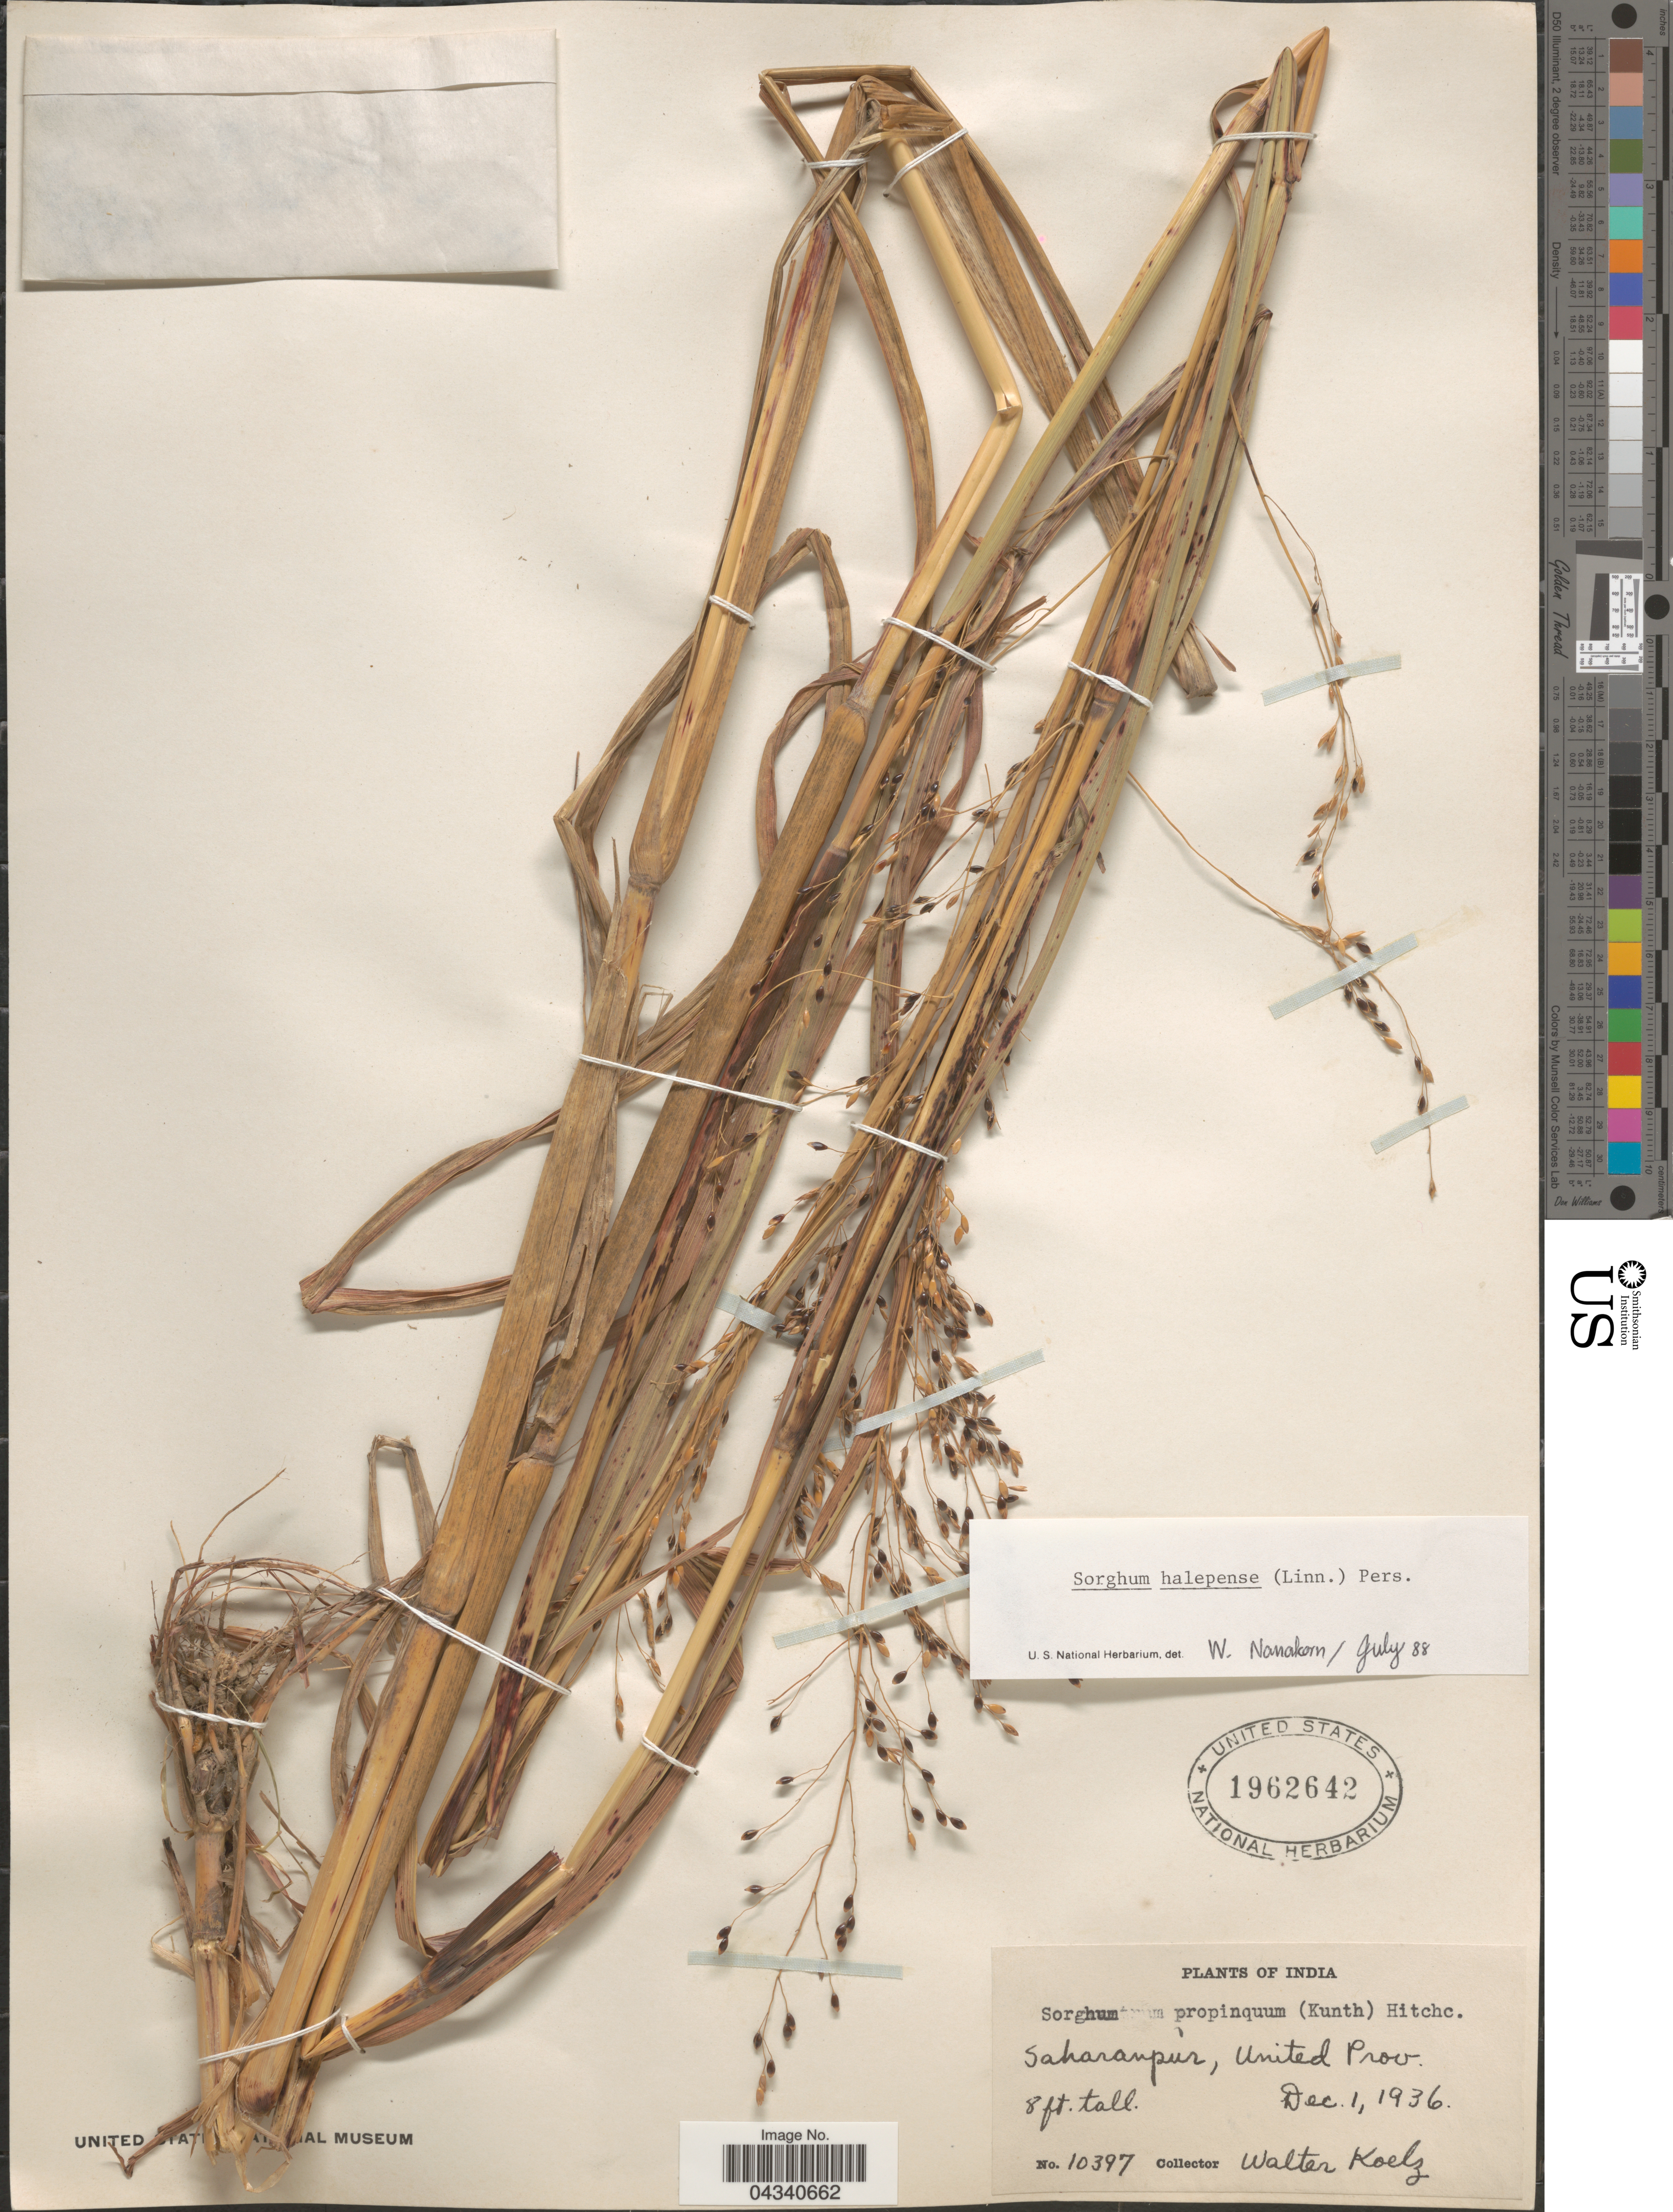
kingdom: Plantae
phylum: Tracheophyta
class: Liliopsida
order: Poales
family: Poaceae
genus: Sorghum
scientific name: Sorghum sp.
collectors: W. N. Koelz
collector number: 10397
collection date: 1936-12-01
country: India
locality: Saharanpur, United Prov.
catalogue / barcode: US 1962642